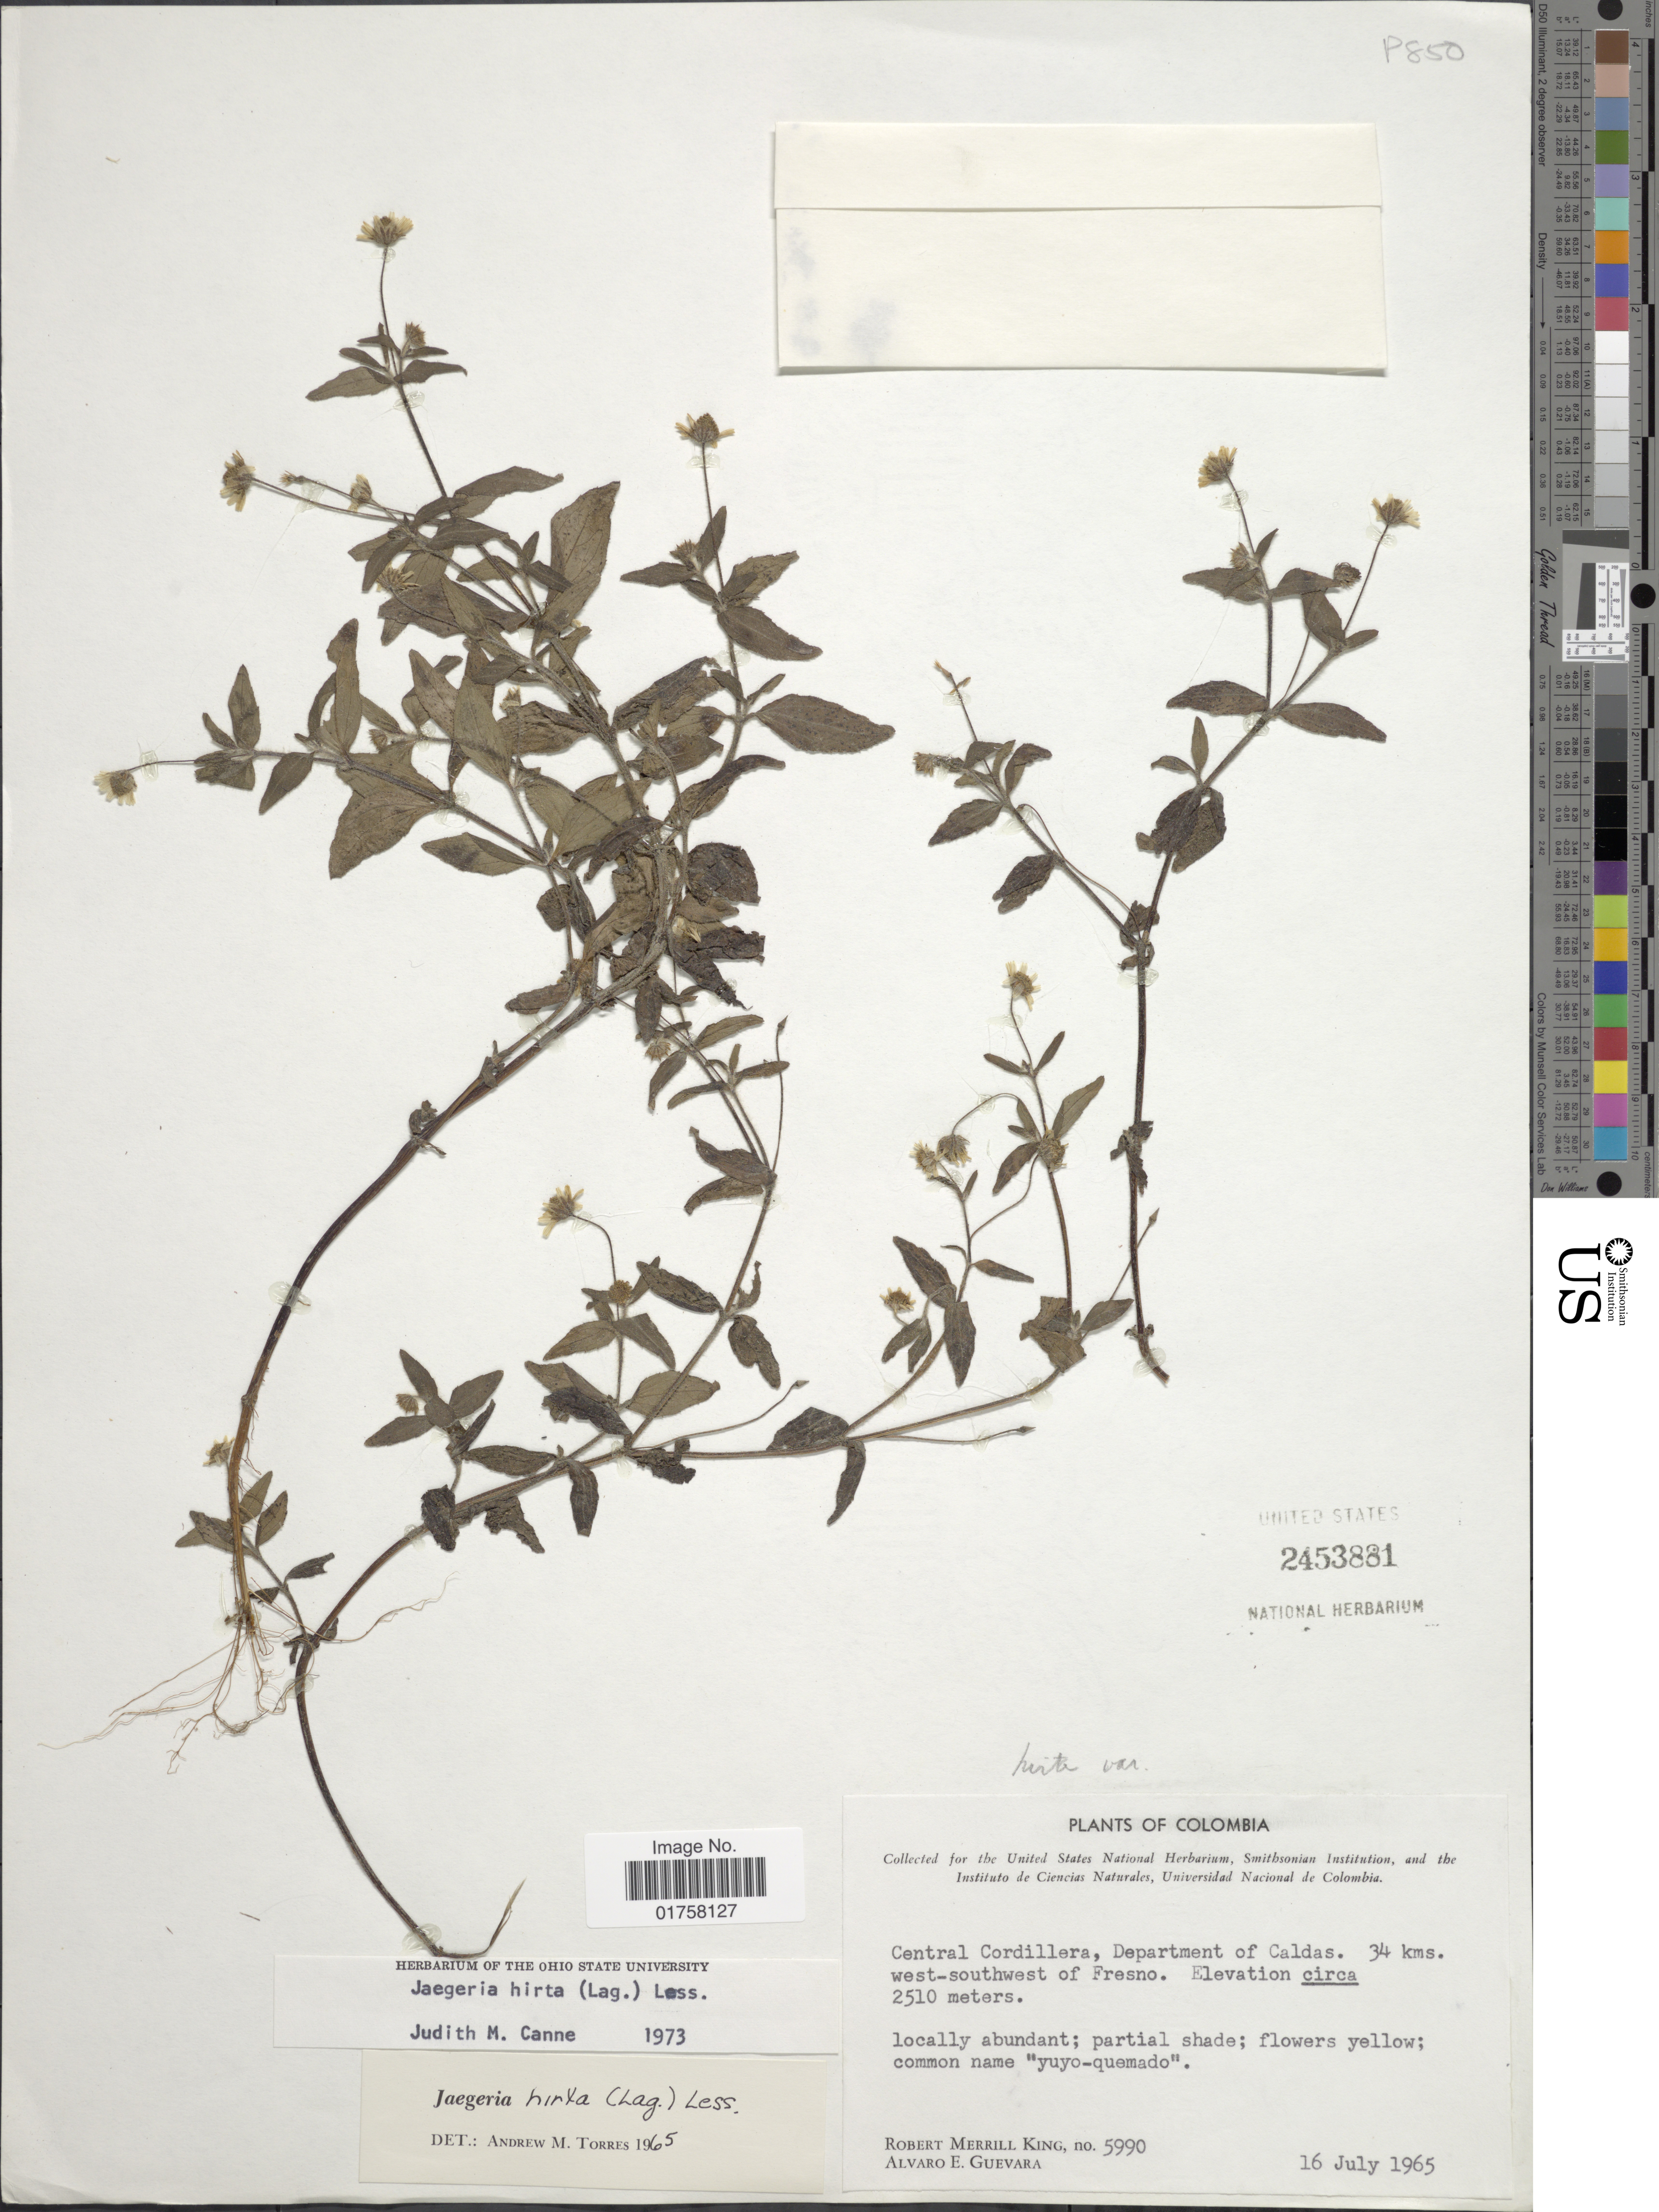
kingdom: Plantae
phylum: Tracheophyta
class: Magnoliopsida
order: Asterales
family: Asteraceae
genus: Jaegeria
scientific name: Jaegeria hirta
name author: (Lag.) Less.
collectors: R. M. King & A. E. Guevara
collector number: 5990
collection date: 1965-07-16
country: Colombia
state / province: Caldas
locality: Central Cordillera, 34 kms. west-southwest of Fresno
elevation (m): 2510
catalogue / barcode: US 2453881